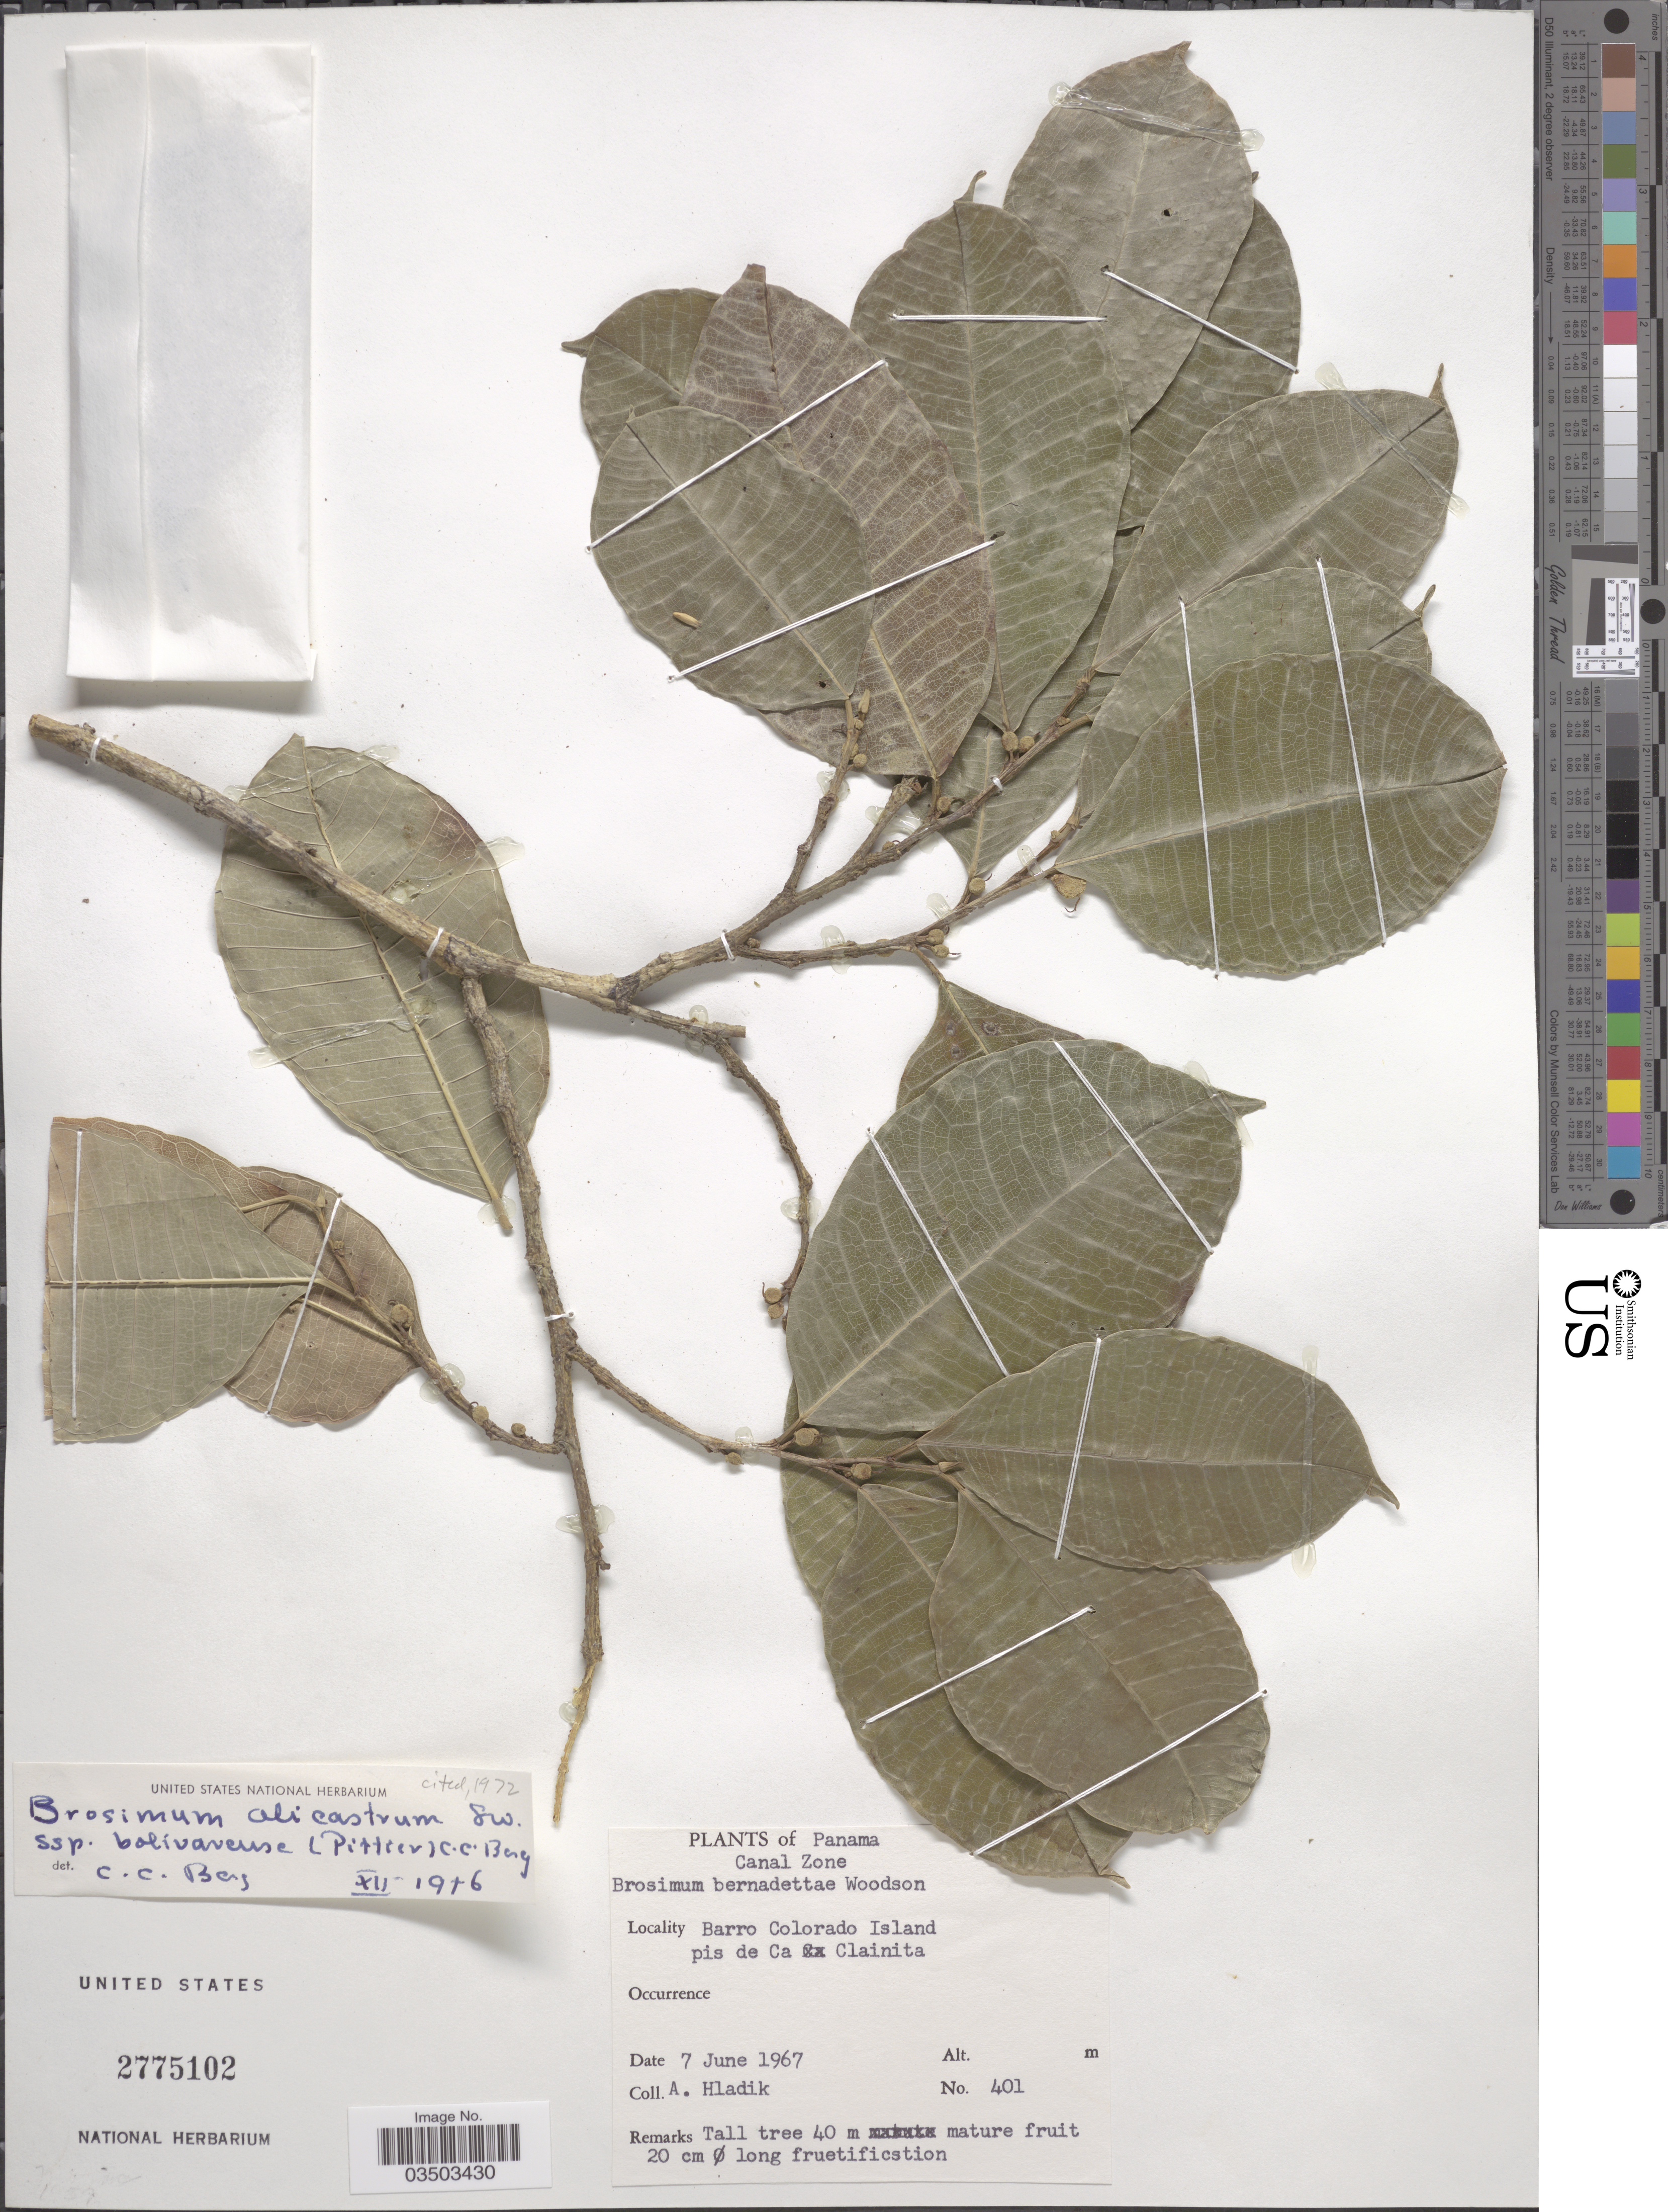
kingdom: Plantae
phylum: Tracheophyta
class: Magnoliopsida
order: Rosales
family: Moraceae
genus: Brosimum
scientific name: Brosimum alicastrum subsp. bolivarense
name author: (Pittier) C.C. Berg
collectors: A. Hladik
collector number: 401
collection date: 1967-06-07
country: Panama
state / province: Colón / Panamá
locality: Canal Zone. Barro Colorado Island pis de Ca Clainita.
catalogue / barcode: US 2775102